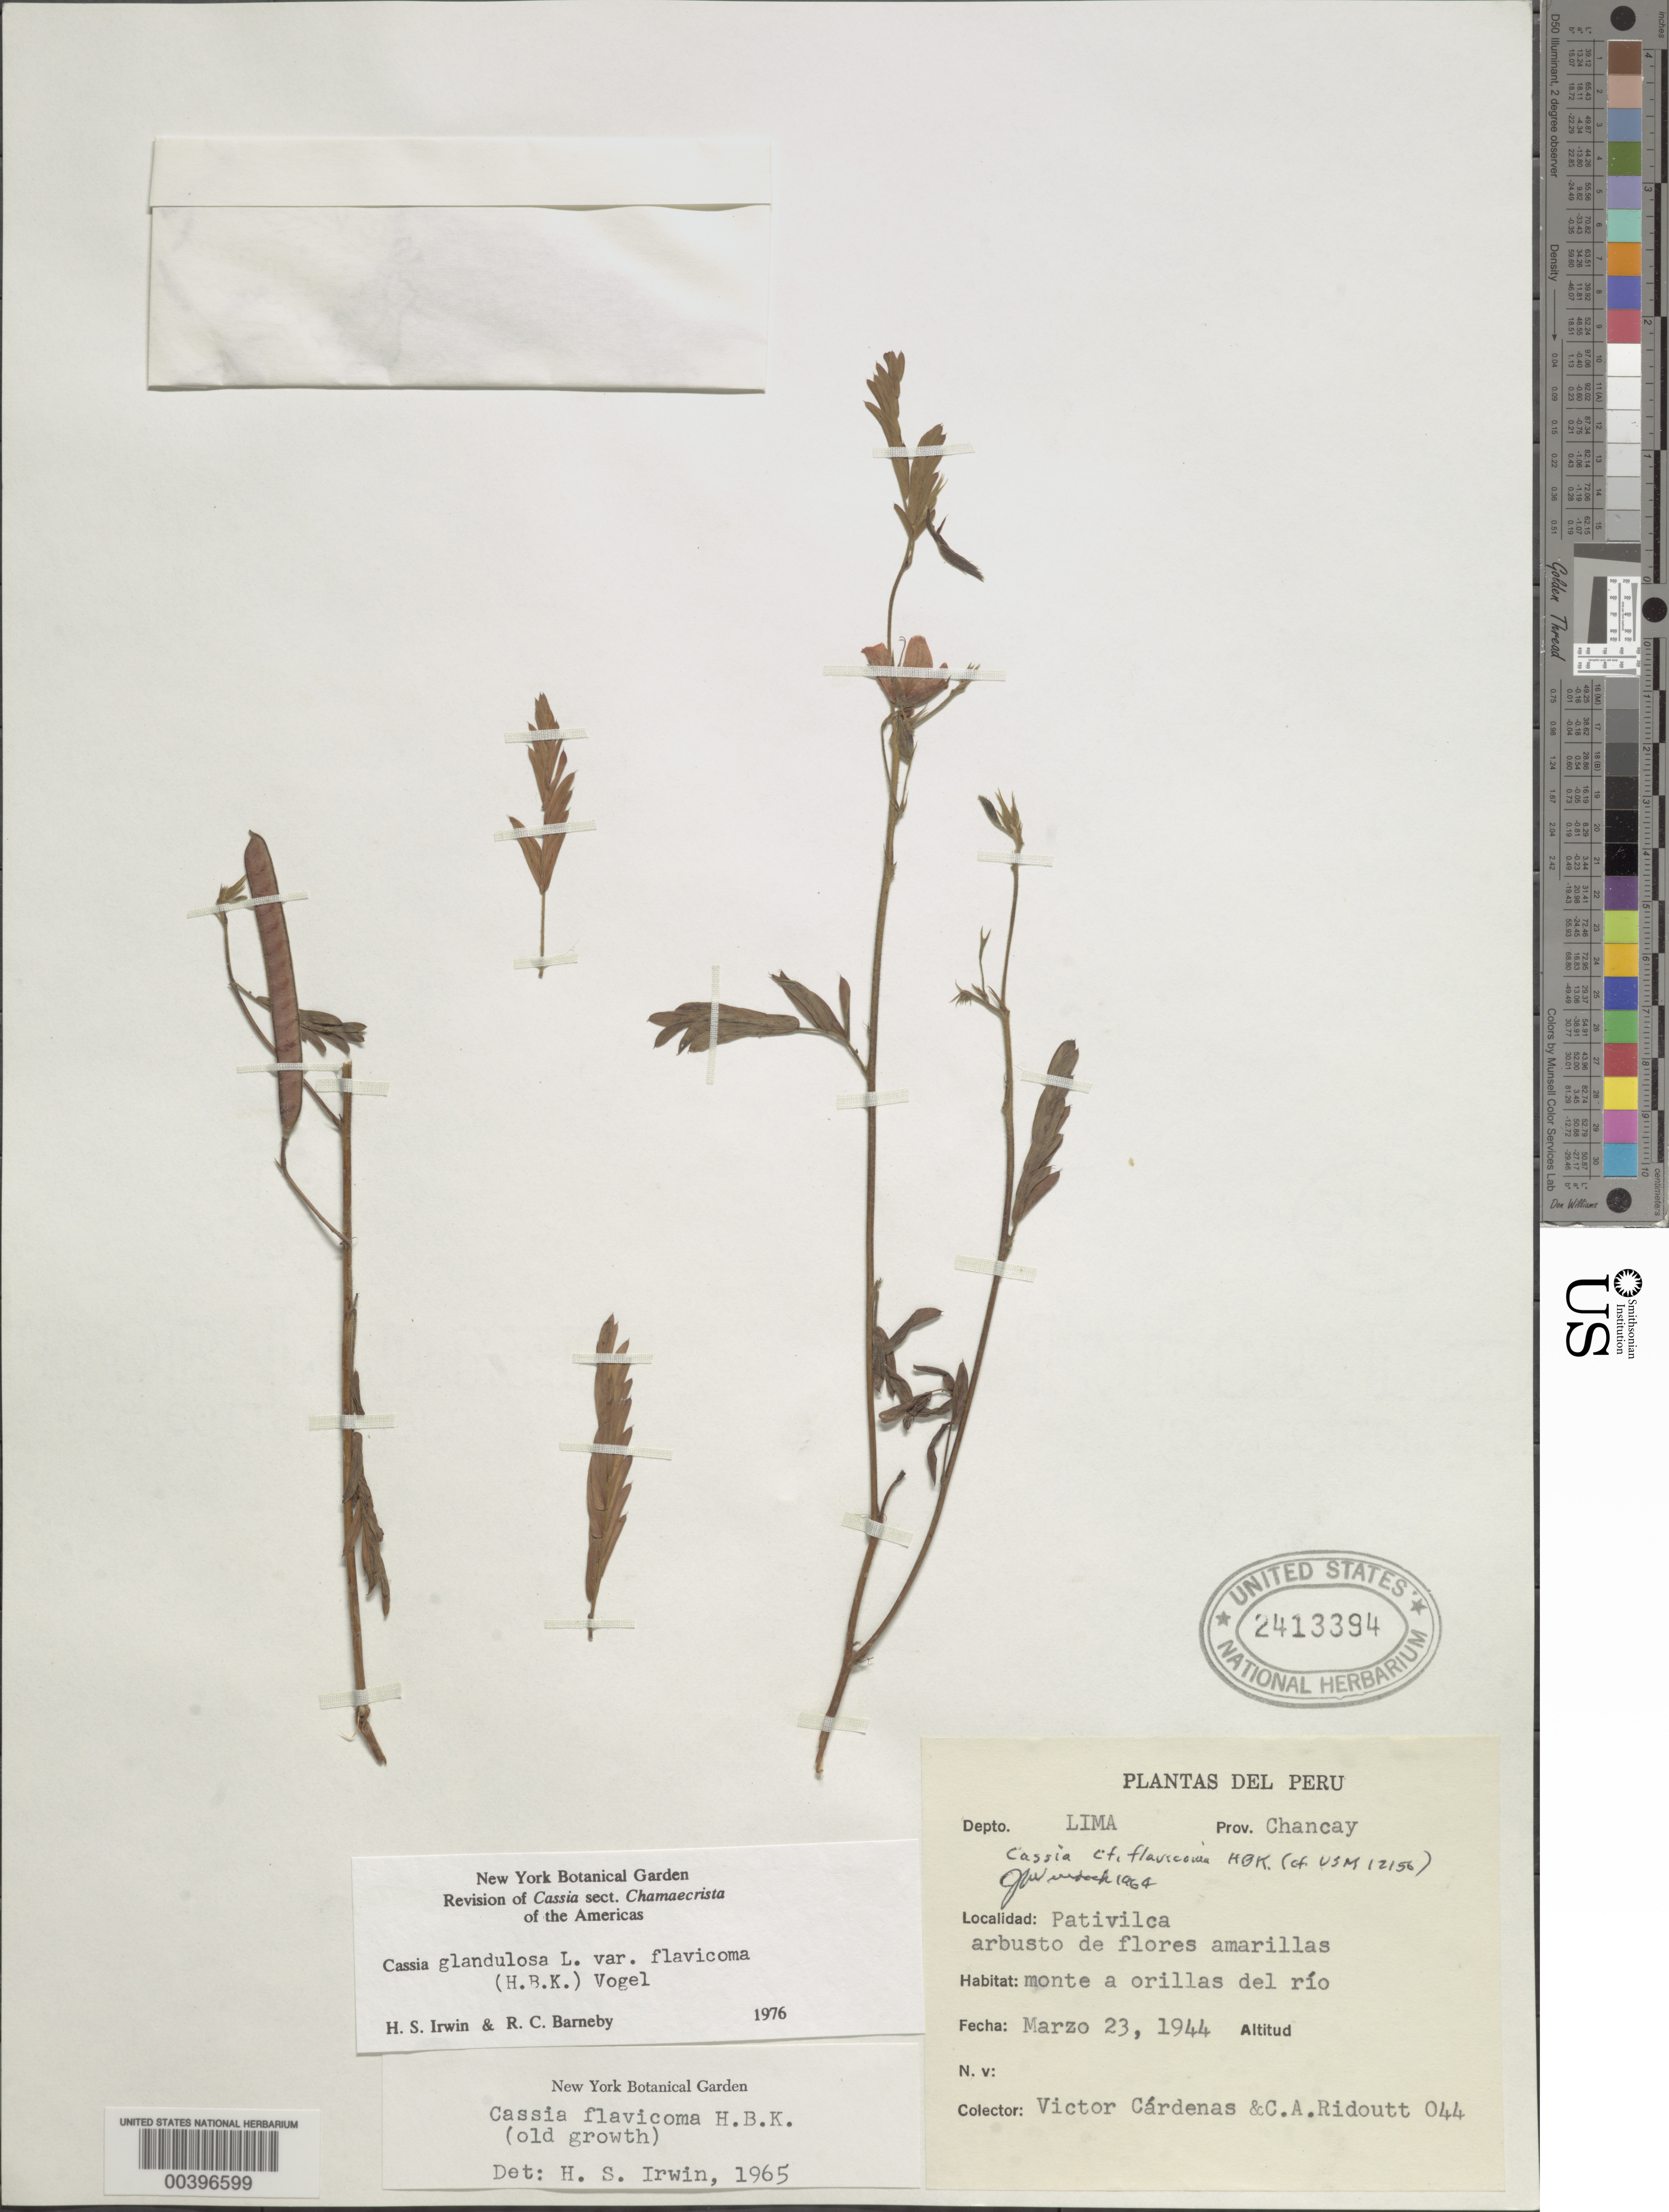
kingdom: Plantae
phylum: Tracheophyta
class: Magnoliopsida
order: Fabales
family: Fabaceae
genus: Chamaecrista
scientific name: Chamaecrista glandulosa var. flavicoma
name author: (Kunth) H.S. Irwin & Barneby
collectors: V. Cardenas & C. Ridoutt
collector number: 044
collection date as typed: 23 Mar 1943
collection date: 1943-03-23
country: Peru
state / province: Lima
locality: Chancay dist., pativilca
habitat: Monte a orillas del rio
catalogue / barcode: US 2413394